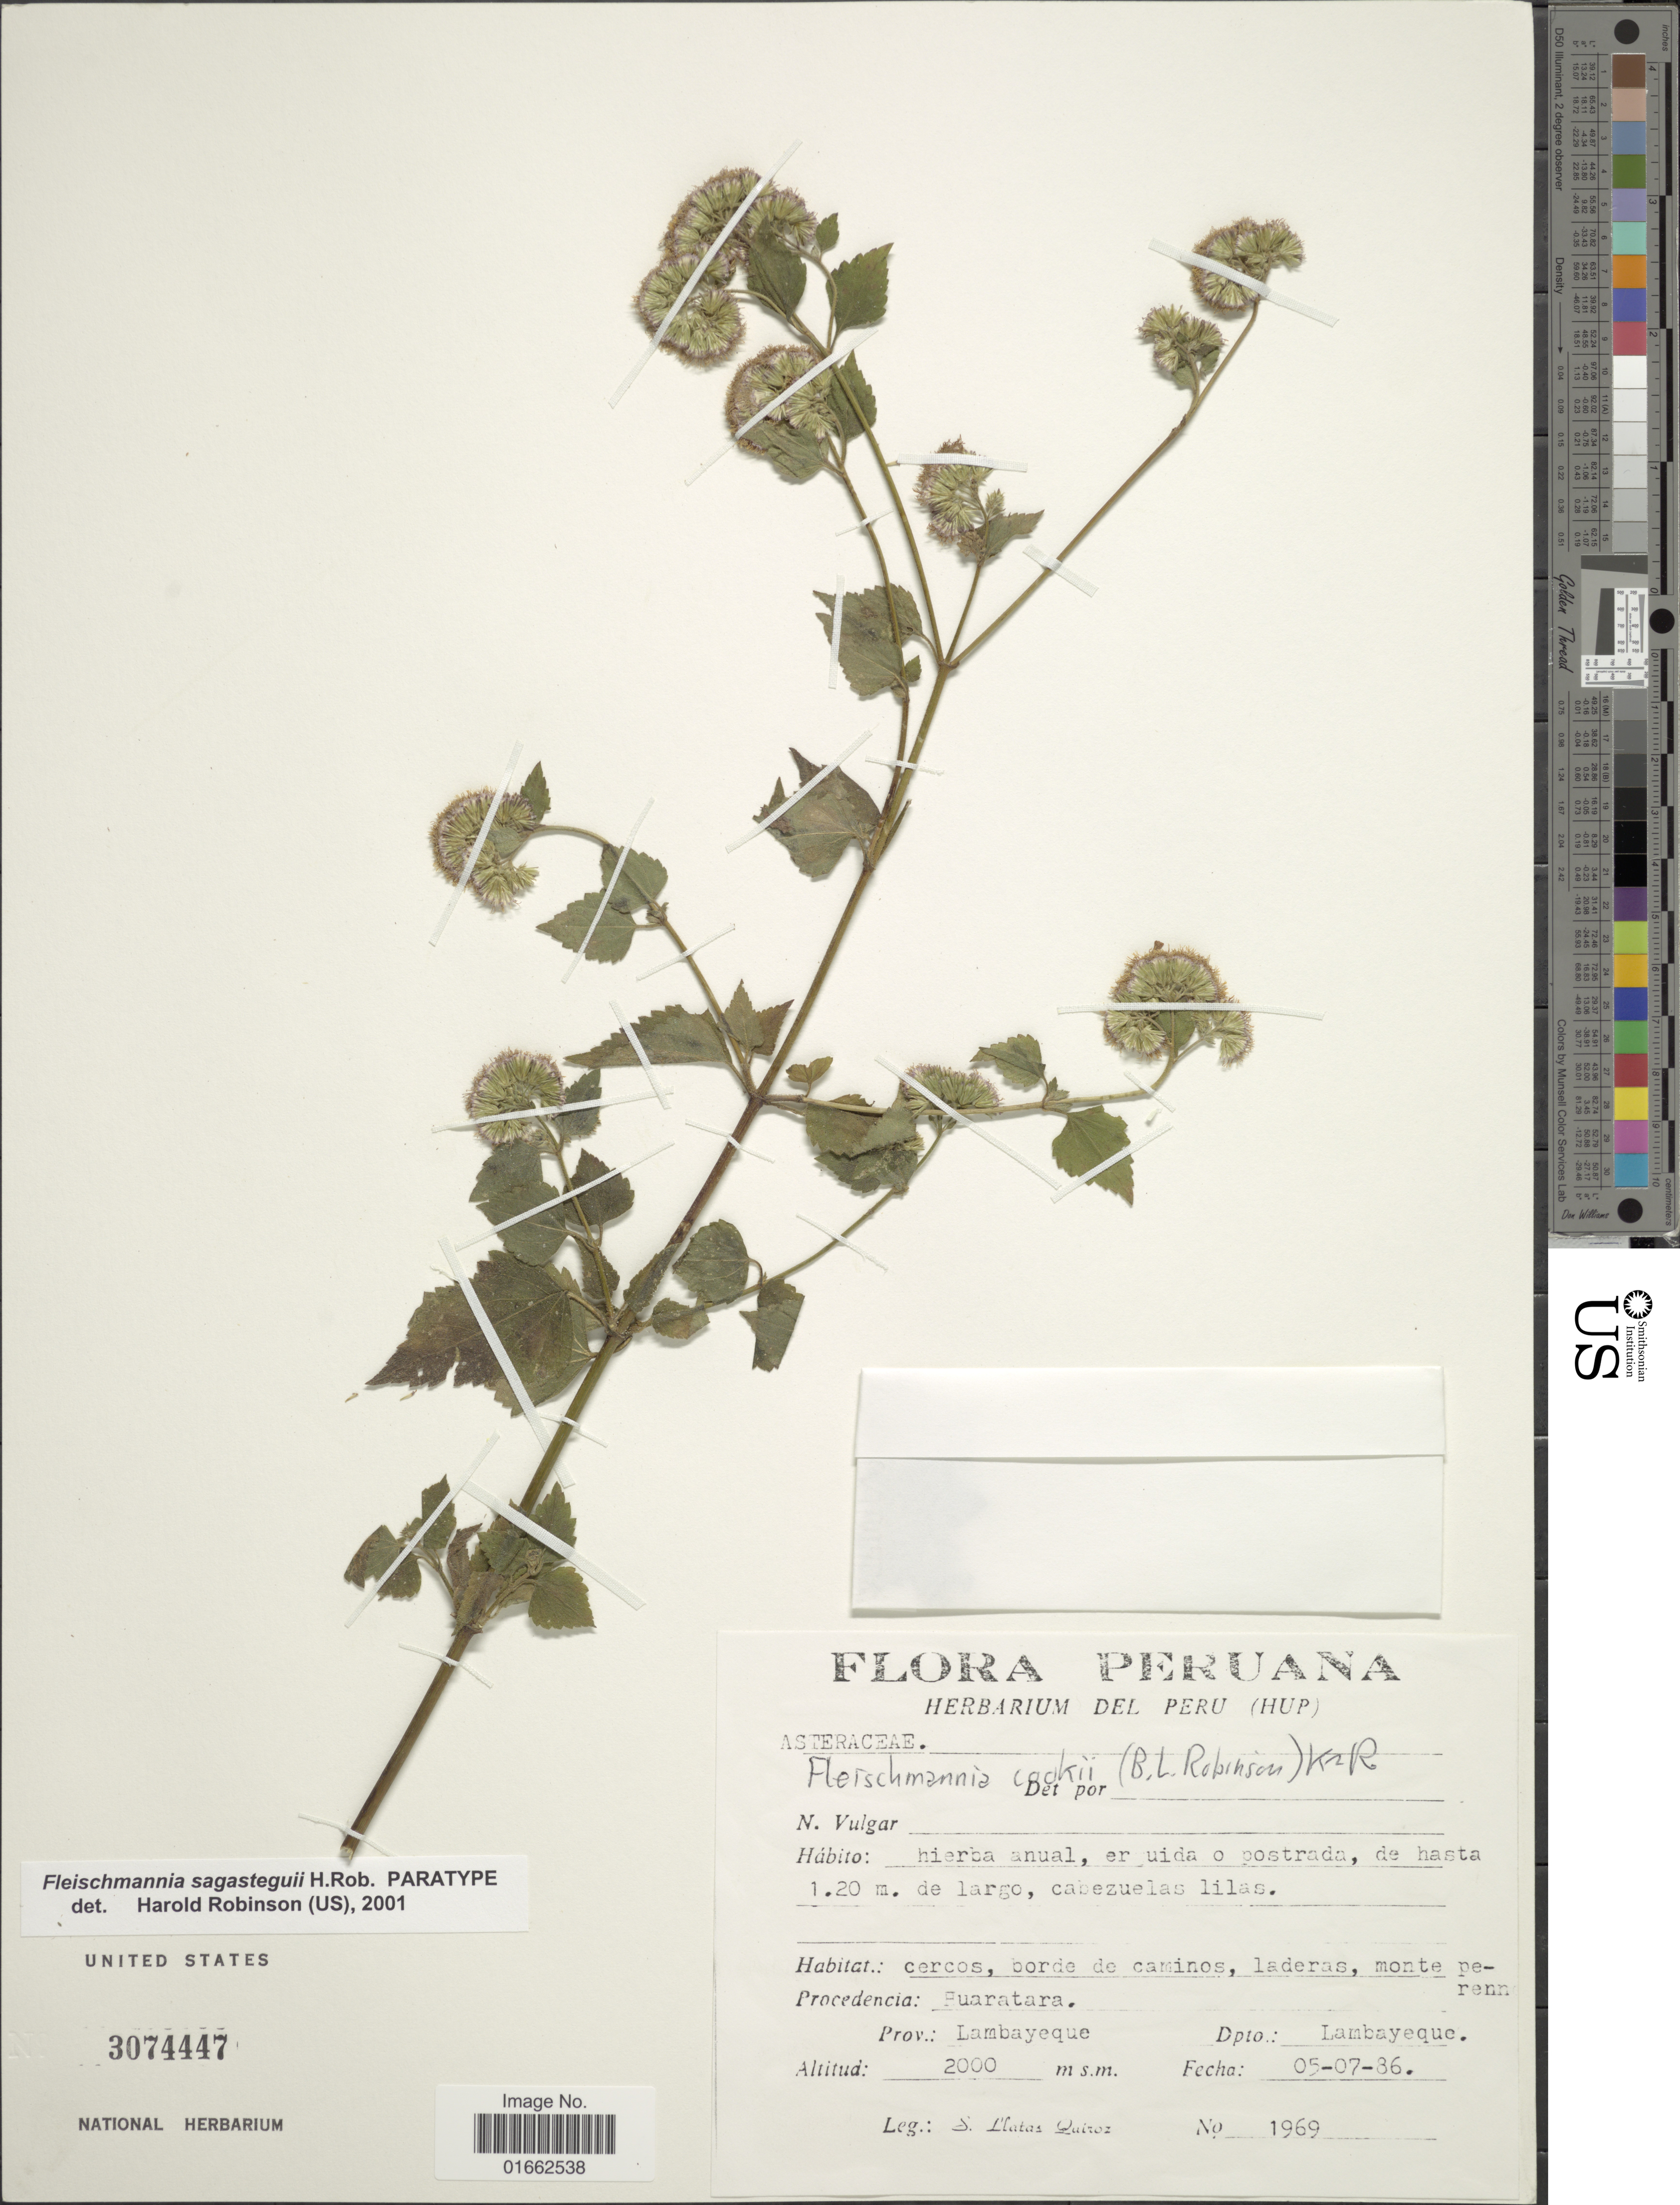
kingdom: Plantae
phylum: Tracheophyta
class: Magnoliopsida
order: Asterales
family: Asteraceae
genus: Fleischmannia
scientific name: Fleischmannia sagasteguii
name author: H. Rob.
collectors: S. L. Quiroz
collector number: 1969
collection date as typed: Transcribed d/m/y: 5/7/86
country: Peru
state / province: Lambayeque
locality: Ruaratara. Prov.: Lambayeque. Dpto.: Lambayeque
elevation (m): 2000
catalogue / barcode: US 3074447